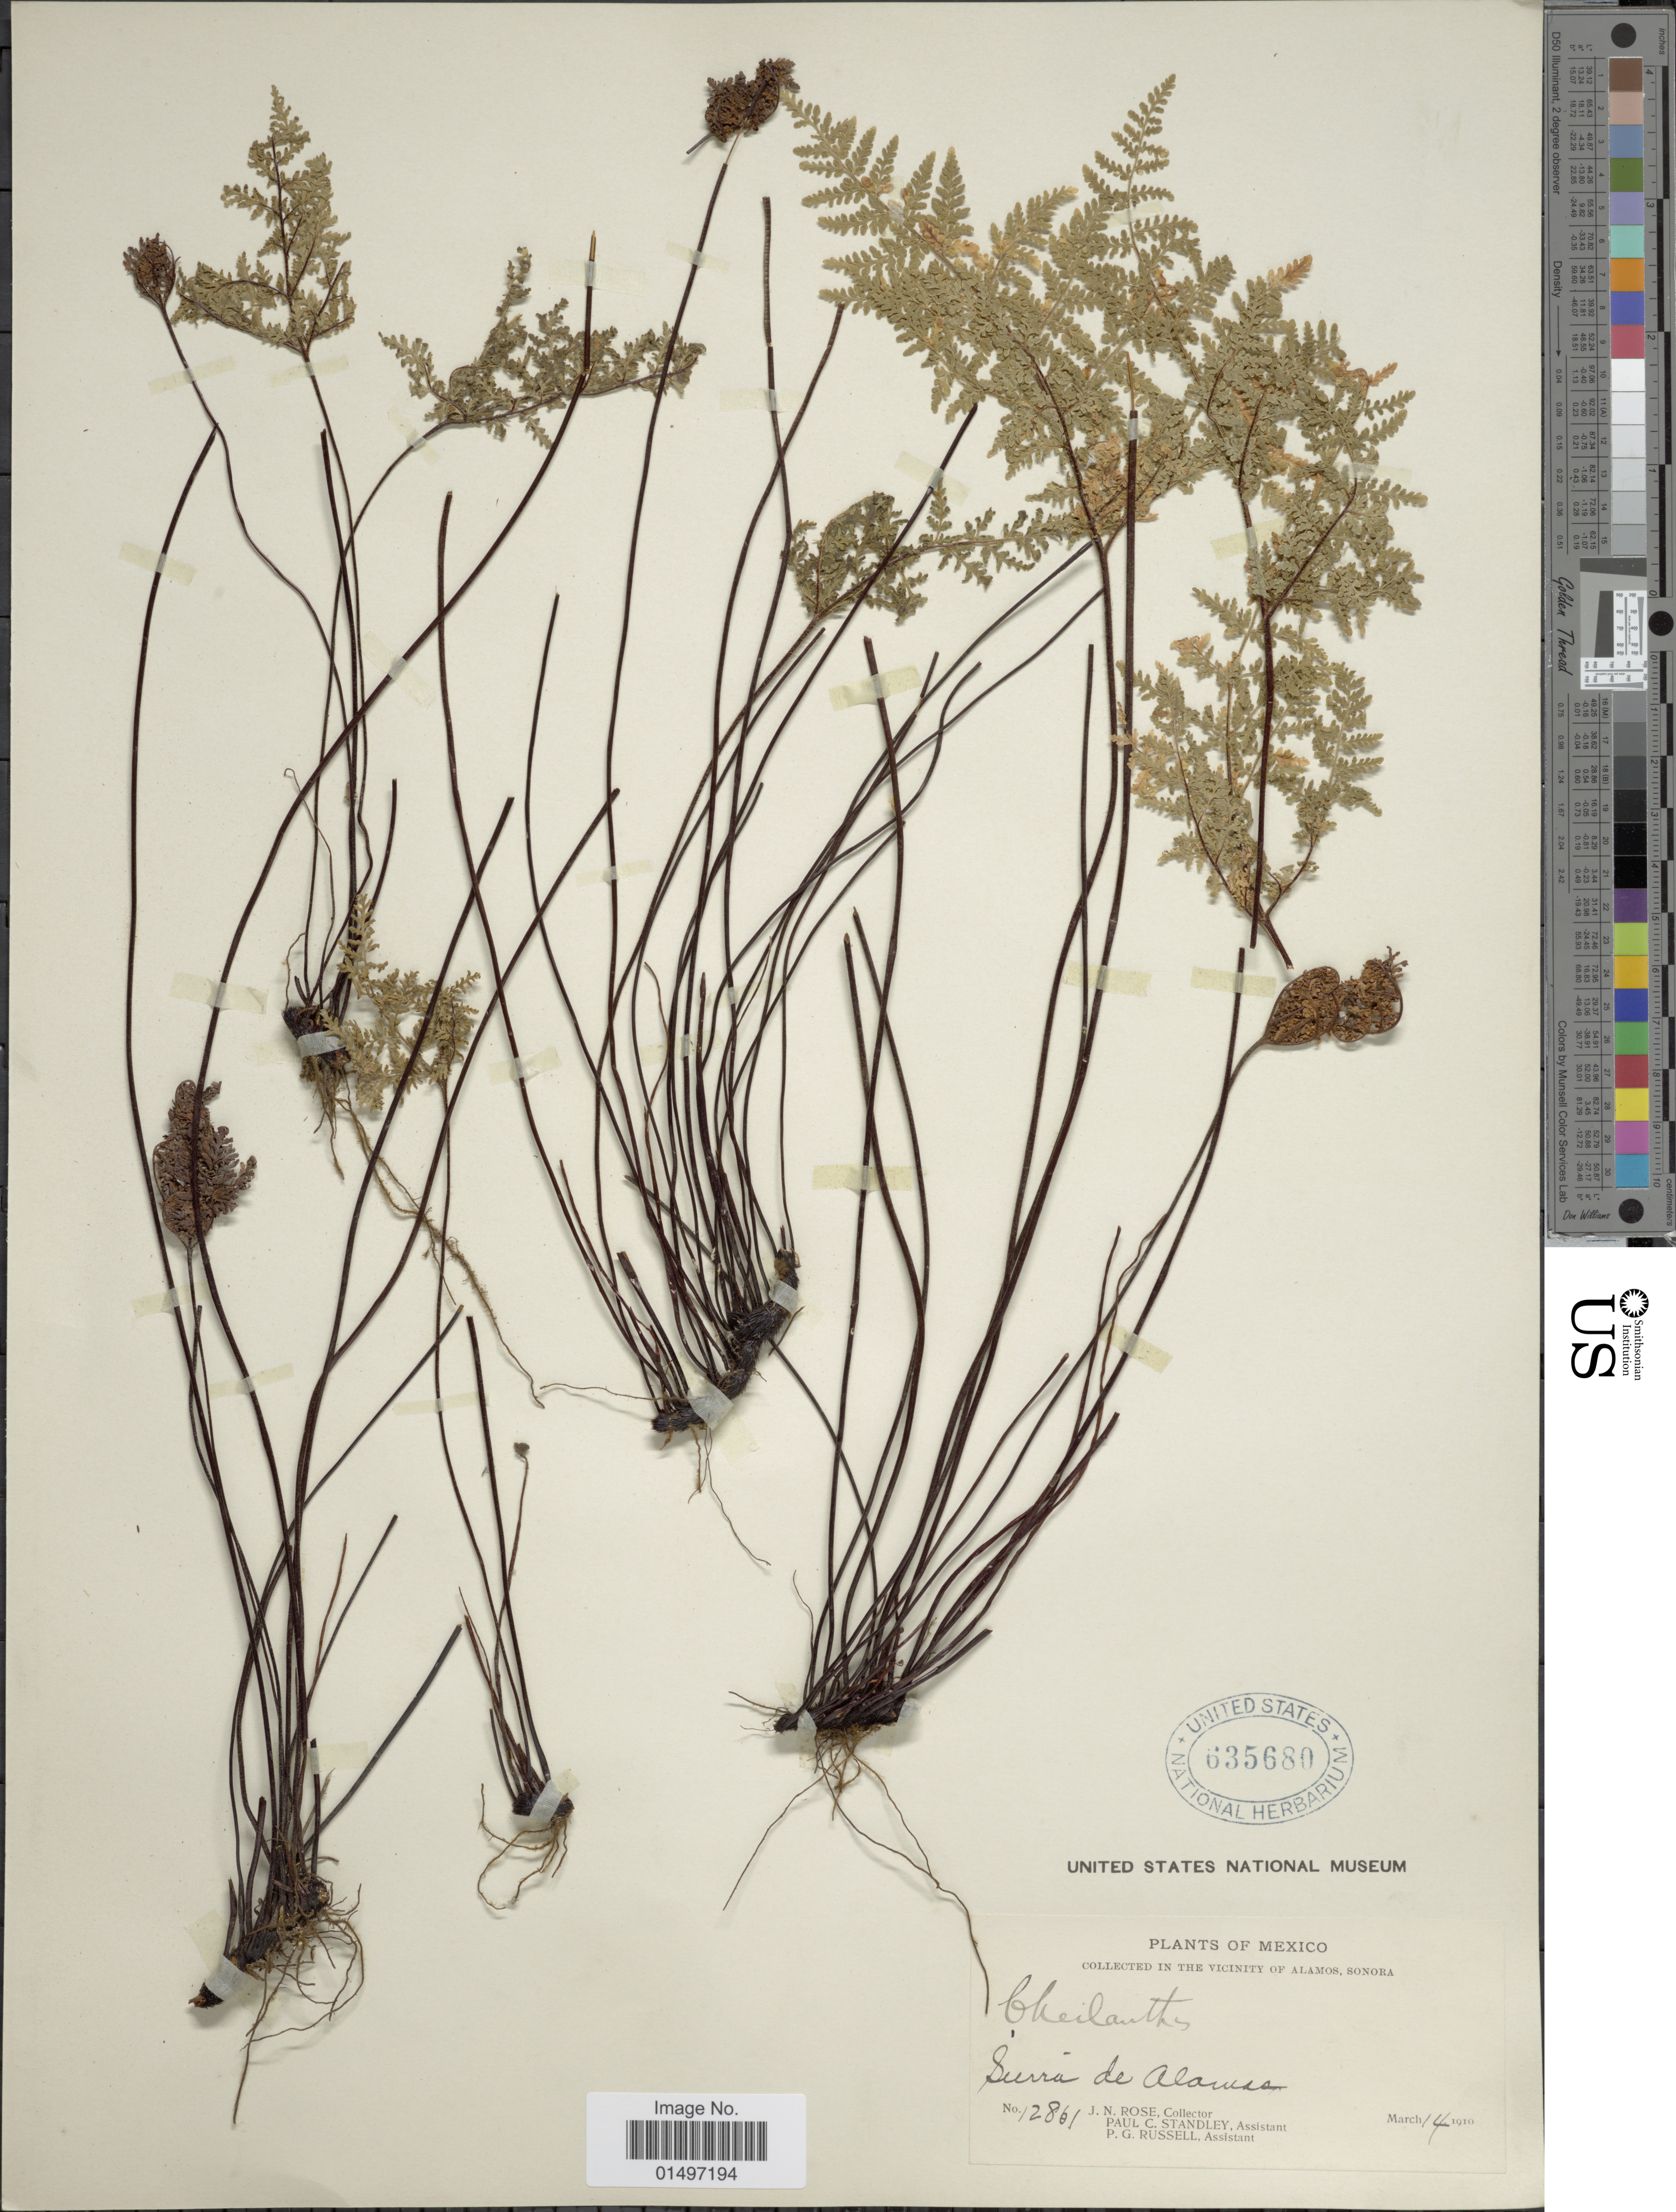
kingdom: Plantae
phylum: Tracheophyta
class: Polypodiopsida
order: Polypodiales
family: Pteridaceae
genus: Gaga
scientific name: Gaga kaulfussii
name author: (Kunze) Fay W. Li & Windham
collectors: J. N. Rose, P. C. Standley & P. G. Russell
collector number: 12861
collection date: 1910-03-14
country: Mexico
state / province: Sonora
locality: Mexico, vicinity of Alamos, Sierra de Alamos.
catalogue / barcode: US 635680